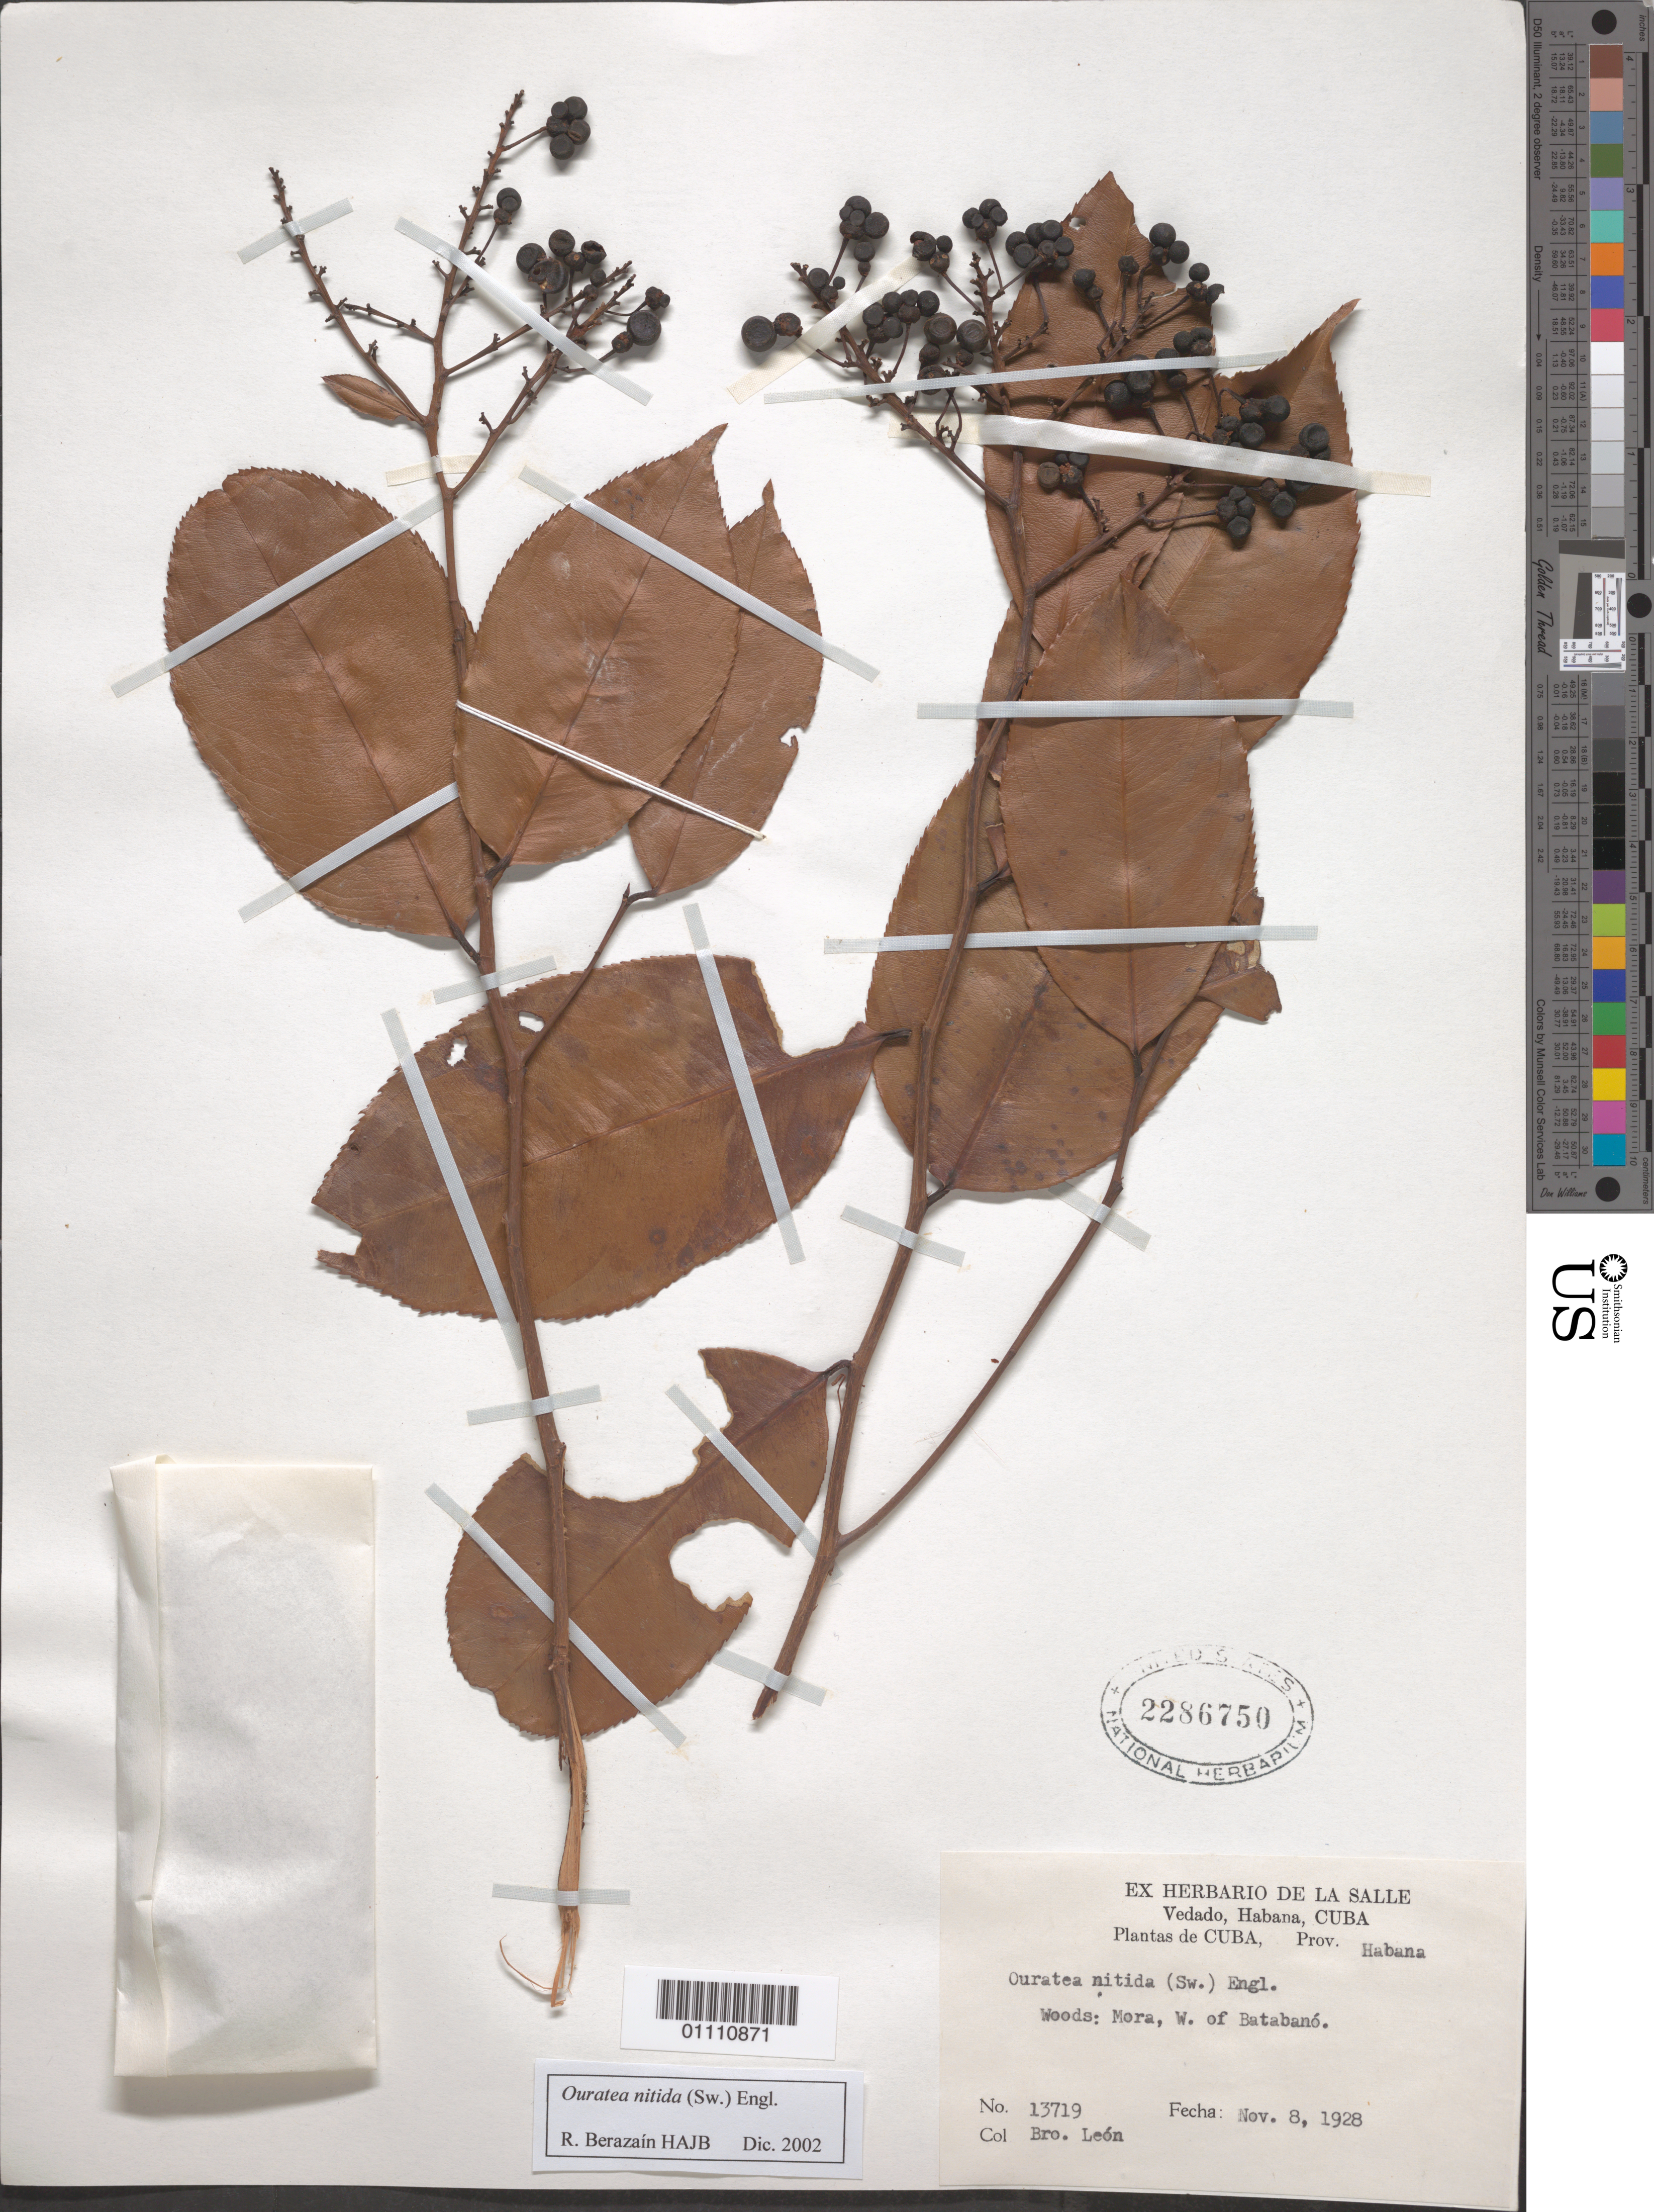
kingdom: Plantae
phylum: Tracheophyta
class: Magnoliopsida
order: Malpighiales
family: Ochnaceae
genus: Ouratea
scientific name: Ouratea nitida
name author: (Sw.) Engl.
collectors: Bro. León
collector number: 13719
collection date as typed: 08 Nov 1928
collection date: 1928-11-08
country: Cuba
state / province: La Habana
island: Cuba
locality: Batabanó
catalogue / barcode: US 2286750